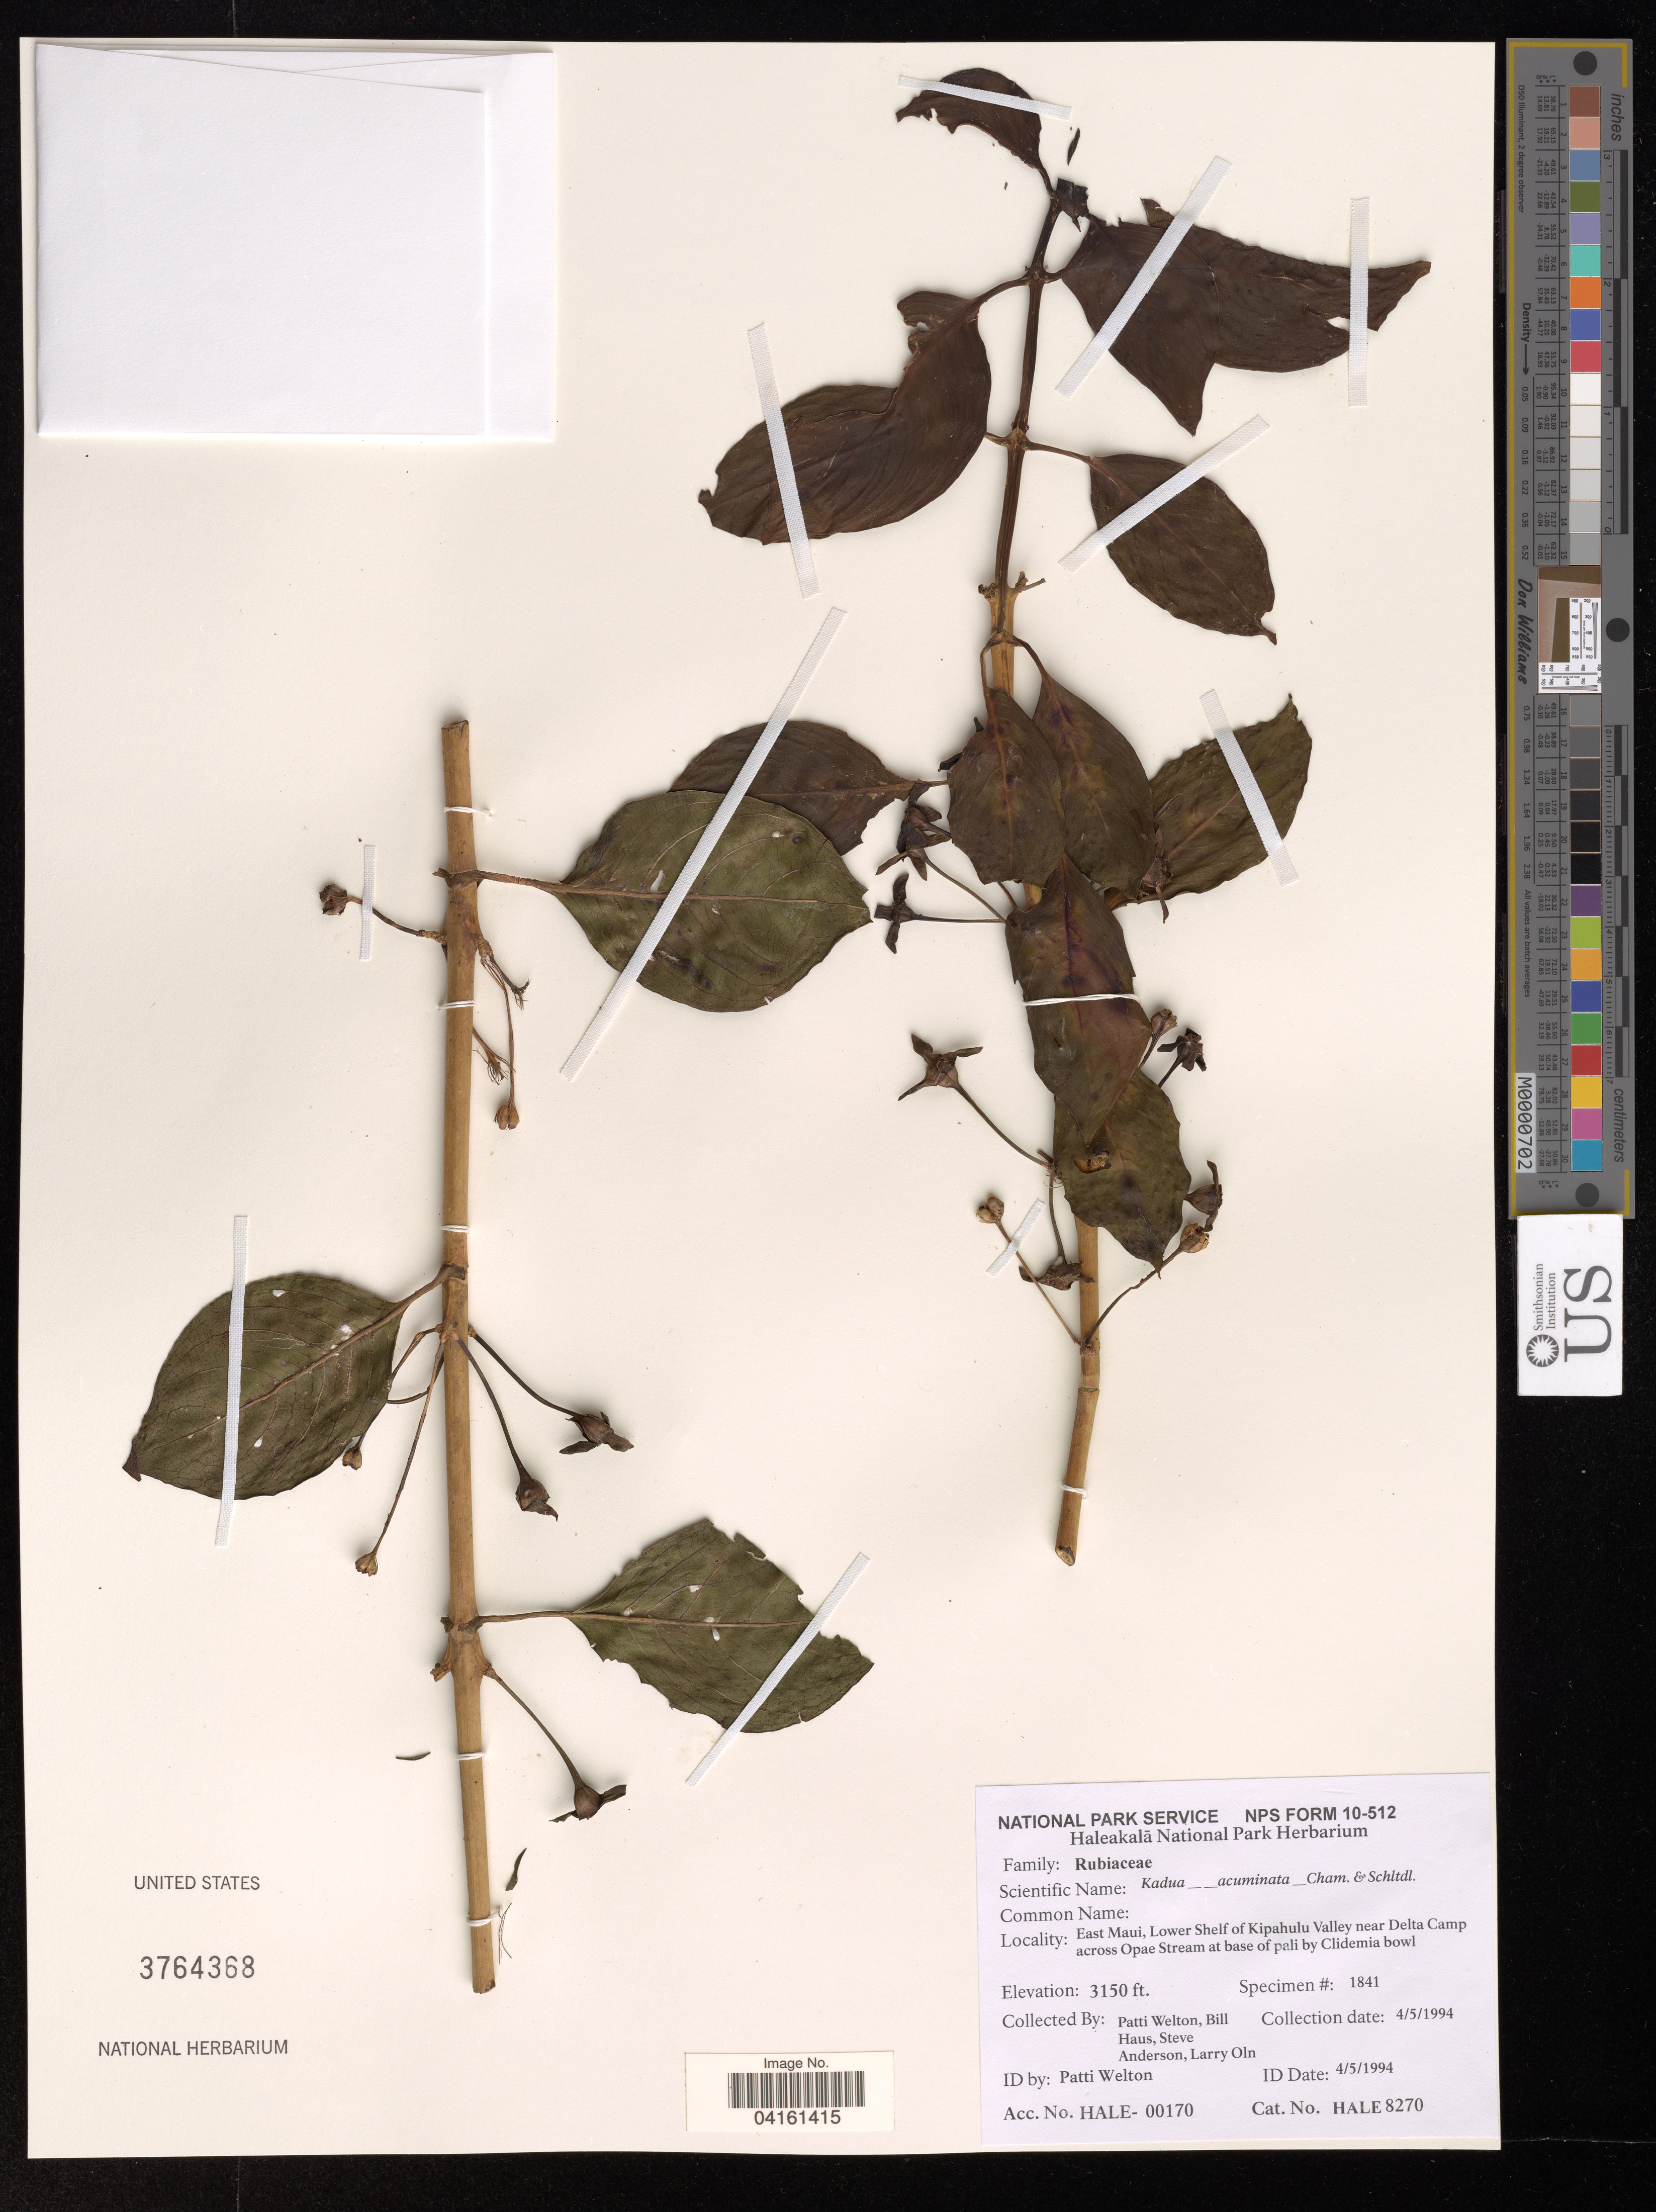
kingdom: Plantae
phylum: Tracheophyta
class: Magnoliopsida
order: Gentianales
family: Rubiaceae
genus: Kadua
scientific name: Kadua acuminata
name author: Cham. & Schltdl.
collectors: P. Welton, B. Haus & S. Anderson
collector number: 1841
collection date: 1994-04-05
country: United States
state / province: Hawaii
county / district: Maui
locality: East Maui, Lower Shelf of Kipahulu Valley near Delta Camp across Opae Stream at base of pali by Clidemia bowl.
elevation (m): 960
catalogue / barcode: US 3764368